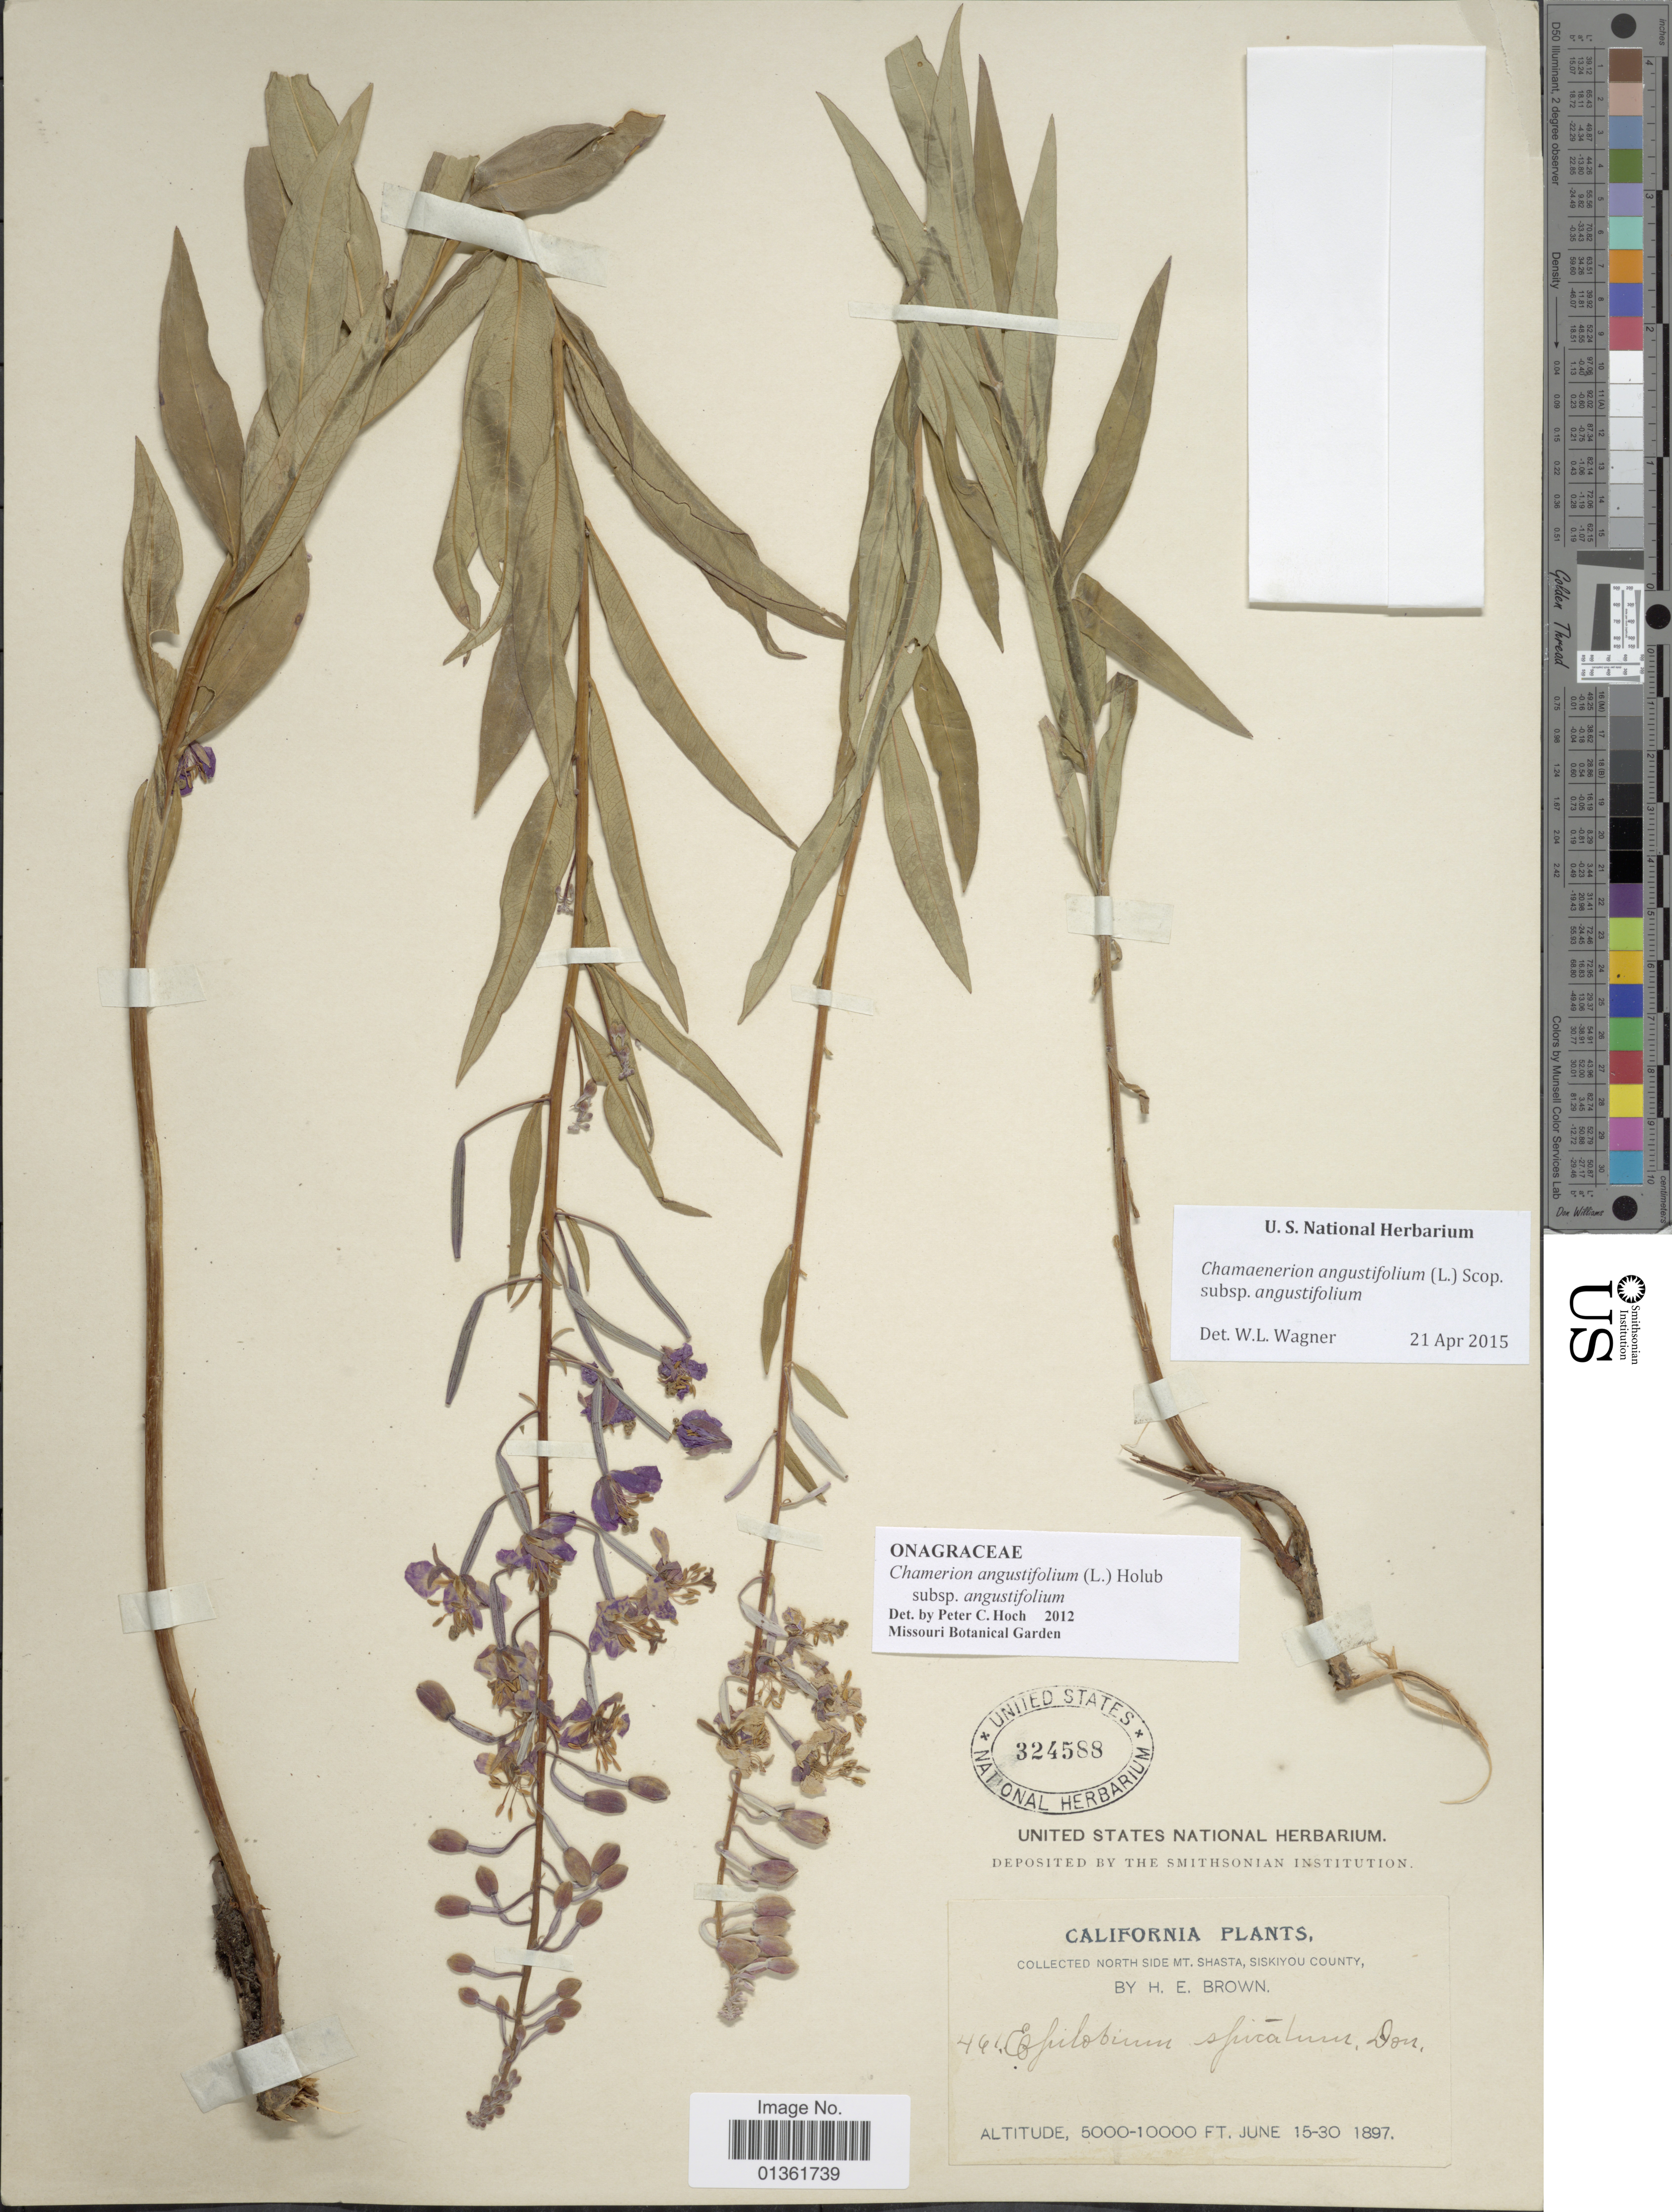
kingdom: Plantae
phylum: Tracheophyta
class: Magnoliopsida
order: Myrtales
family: Onagraceae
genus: Chamaenerion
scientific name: Chamaenerion angustifolium subsp. angustifolium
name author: (L.) Scop.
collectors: H. E. Brown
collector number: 461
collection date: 1897-06-15/1897-06-30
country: United States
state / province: California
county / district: Siskiyou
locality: North side Mt. Shasta, Siskiyou County.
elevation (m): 1524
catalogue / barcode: US 324588